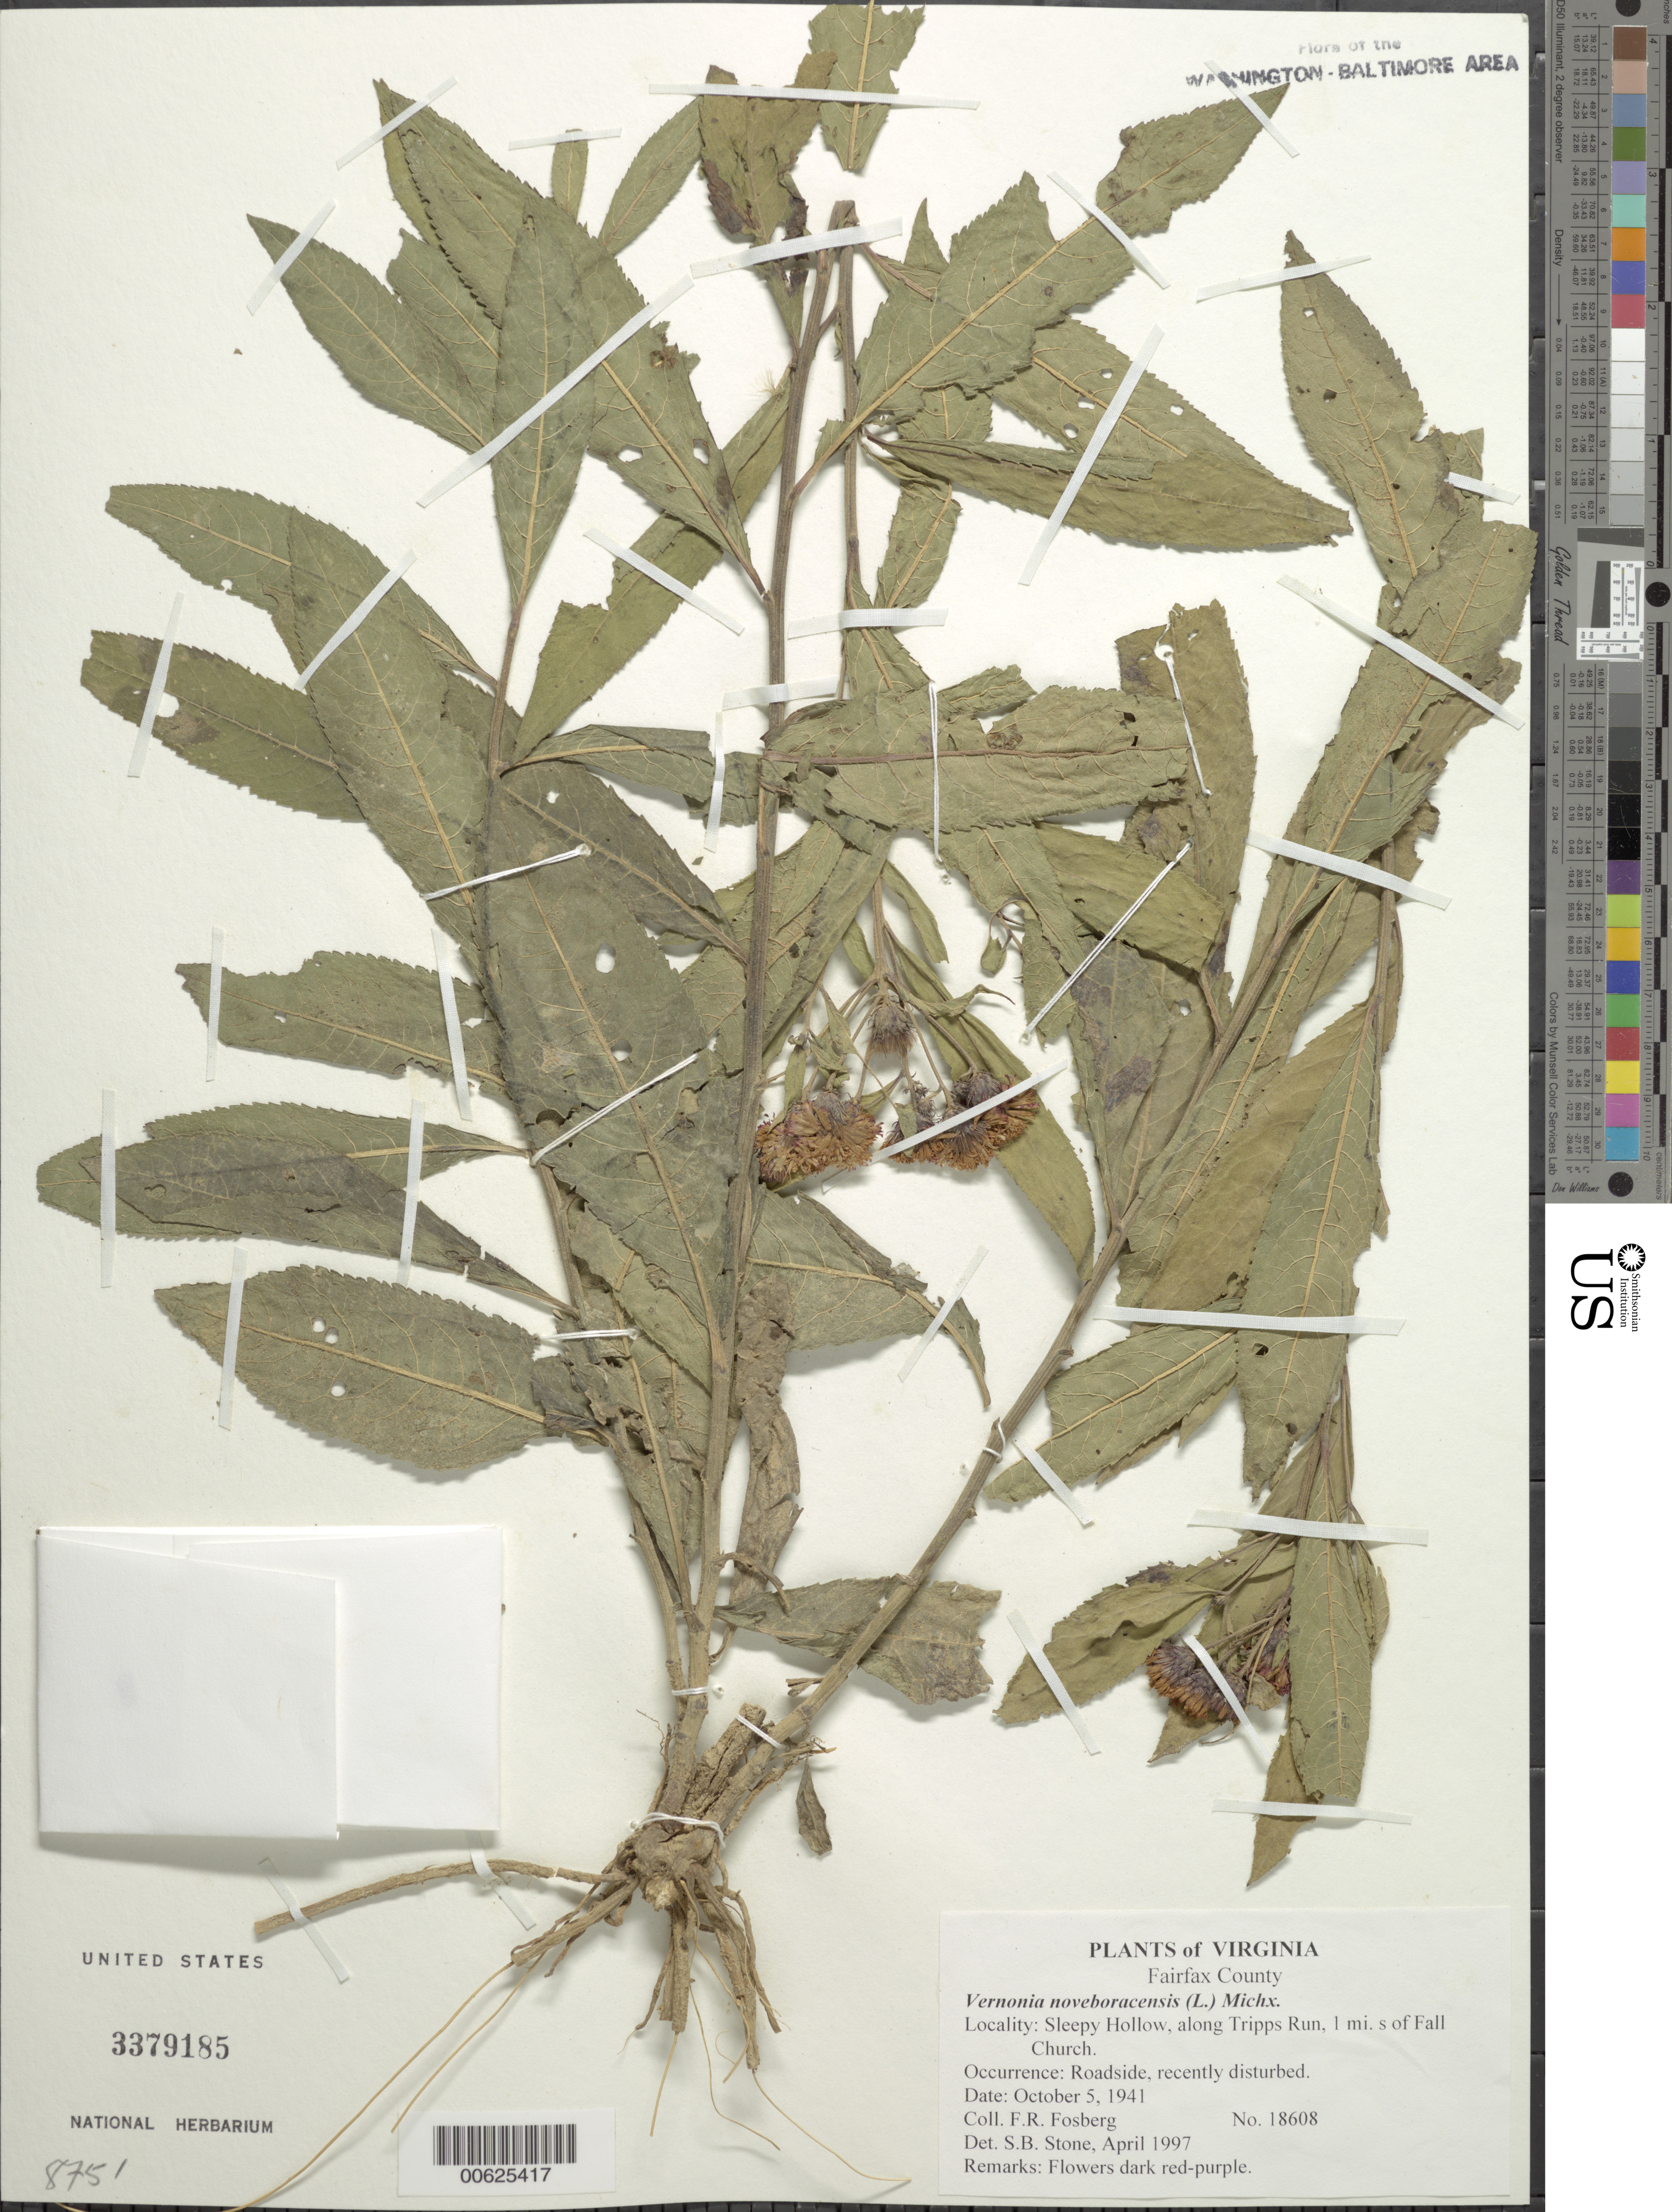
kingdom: Plantae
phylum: Tracheophyta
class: Magnoliopsida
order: Asterales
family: Asteraceae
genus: Vernonia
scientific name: Vernonia noveboracensis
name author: (L.) Michx.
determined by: Stone, S. B.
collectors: F. R. Fosberg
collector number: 18608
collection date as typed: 05 Oct 1941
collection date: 1941-10-05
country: United States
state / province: Virginia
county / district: Fairfax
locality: Sleepy Hollow, along Tripps Run, 1 mi. S of Falls Church.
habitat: Roadside, recently disturbed.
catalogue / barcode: US 3379185